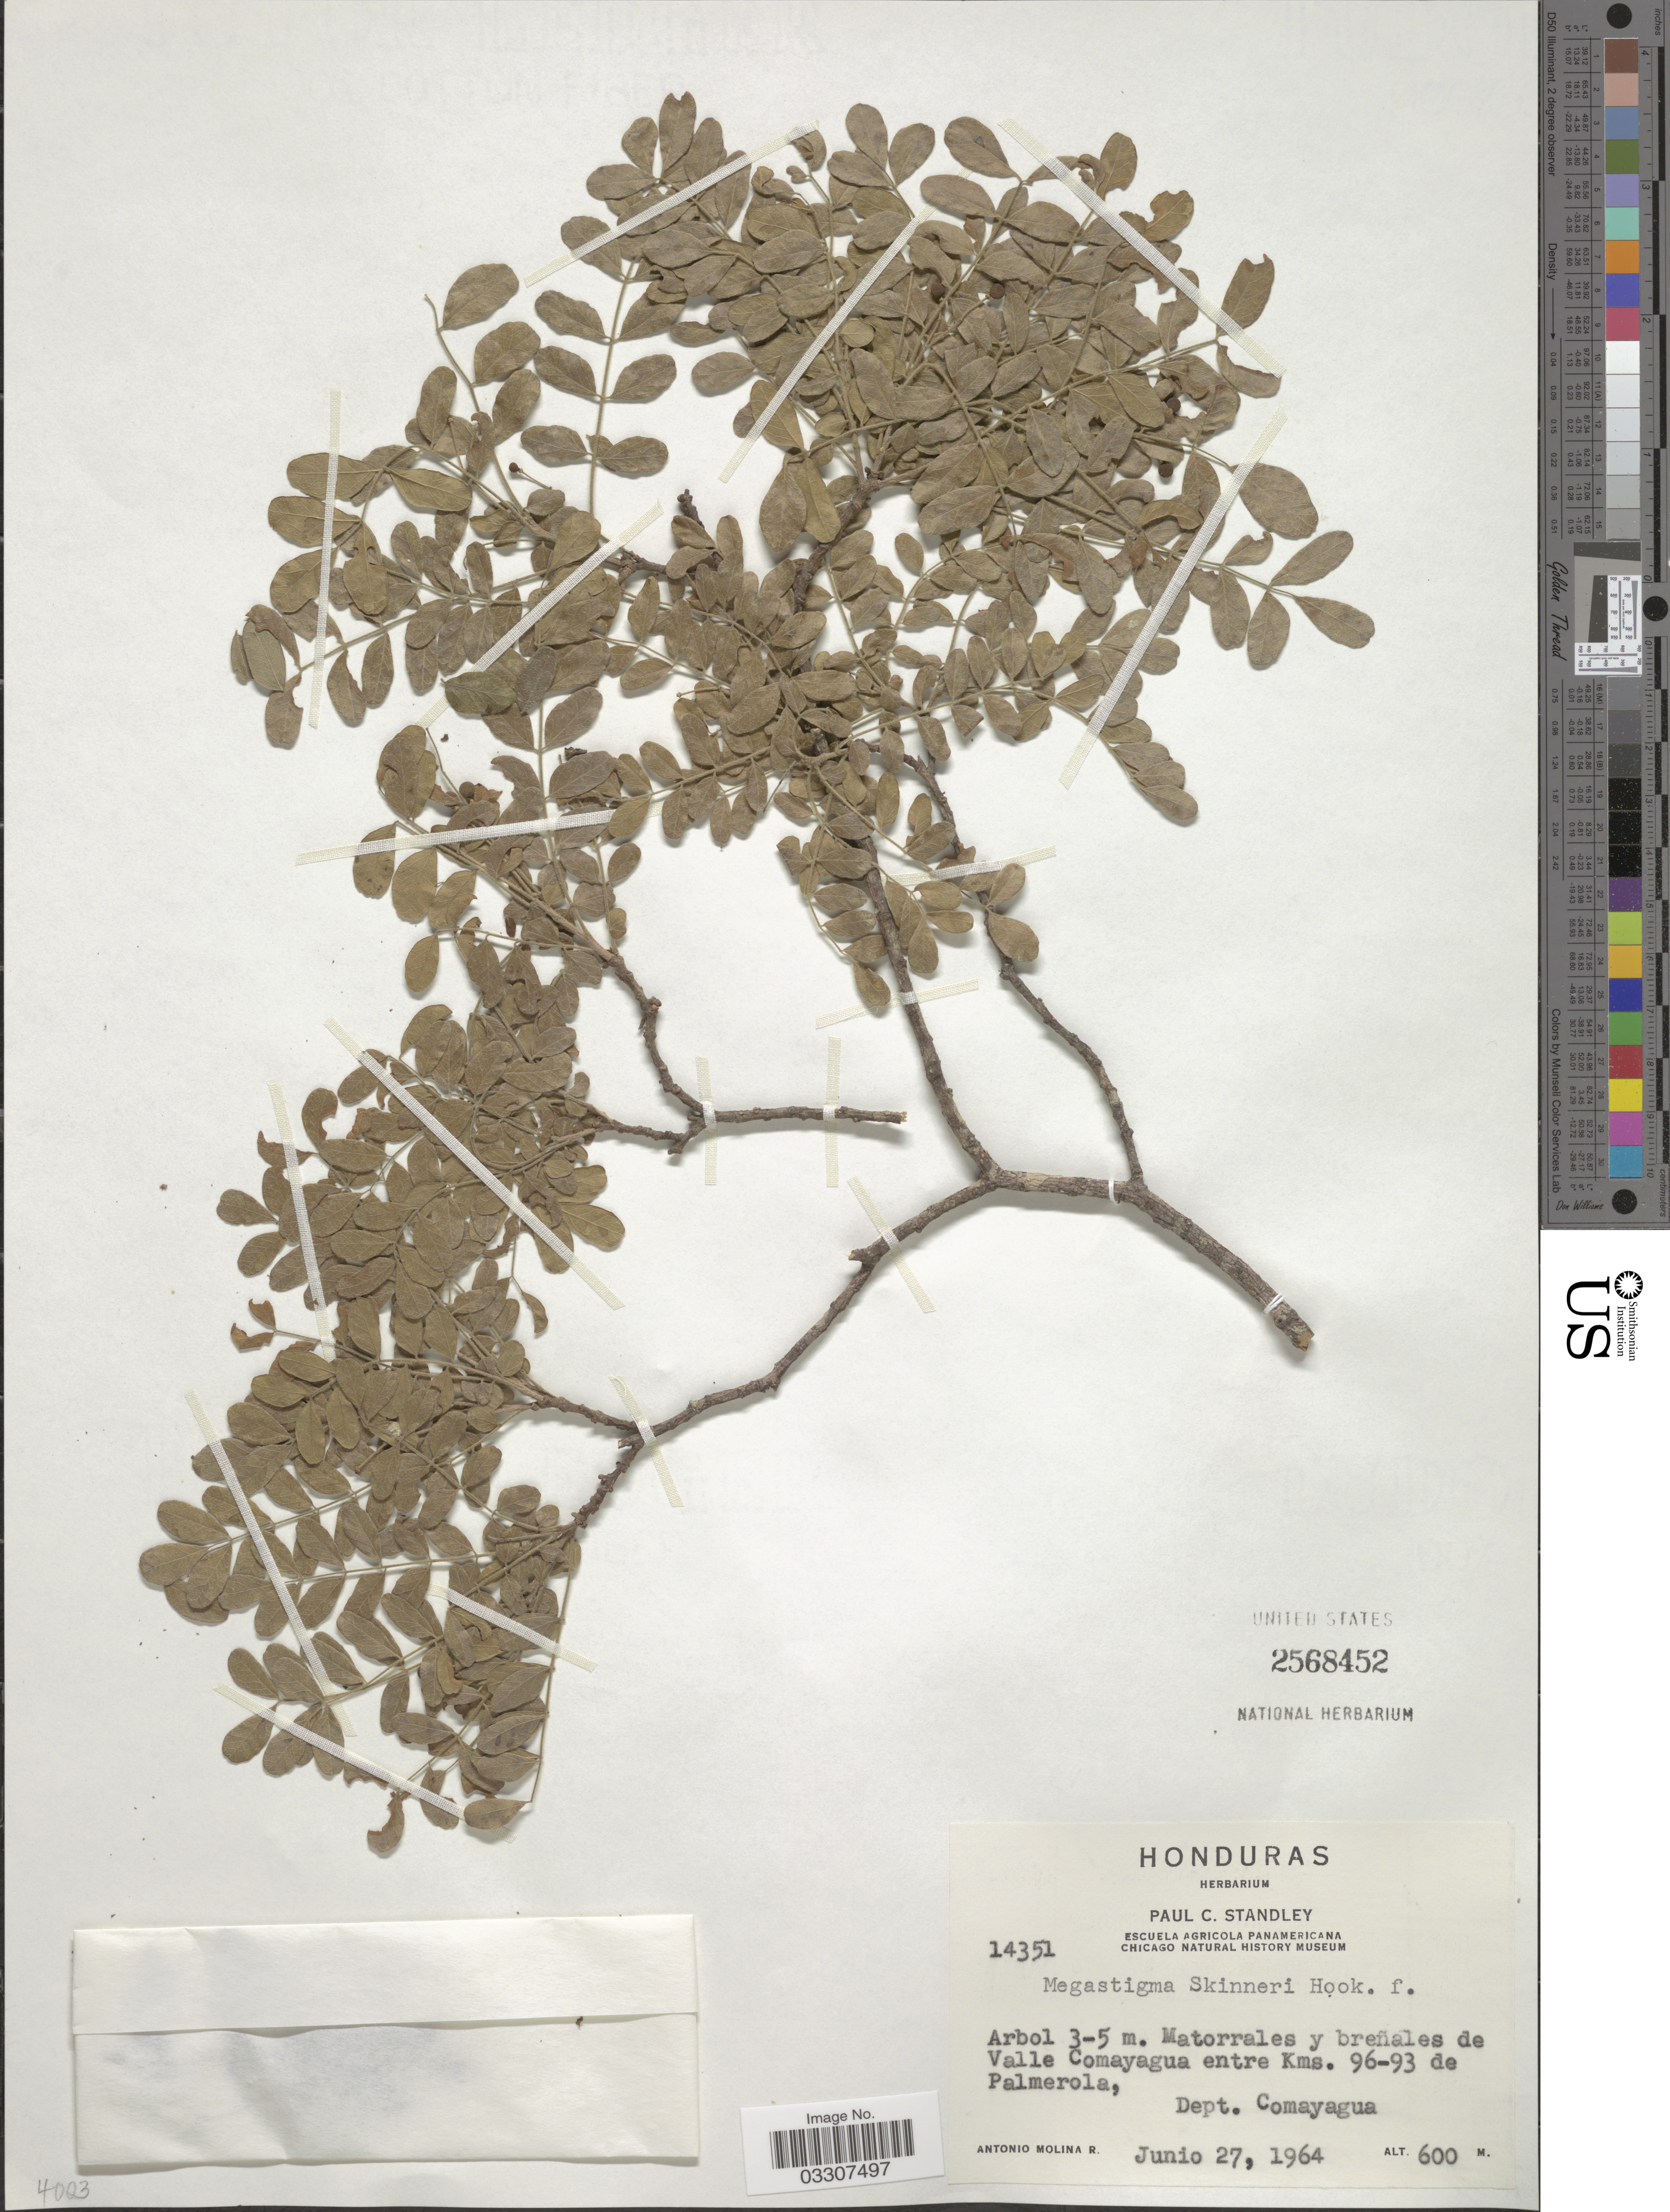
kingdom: Plantae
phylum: Tracheophyta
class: Magnoliopsida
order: Sapindales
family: Rutaceae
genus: Megastigma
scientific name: Megastigma skinneri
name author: Hook. f.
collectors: A. Molina R.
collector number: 14351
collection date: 1964-06-27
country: Honduras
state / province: Comayagua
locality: Matorrales y breñales de Valle Comayagua entre Kms. 96-93 de Palmerola, Dept. Comayagua.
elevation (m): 600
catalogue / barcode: US 2568452